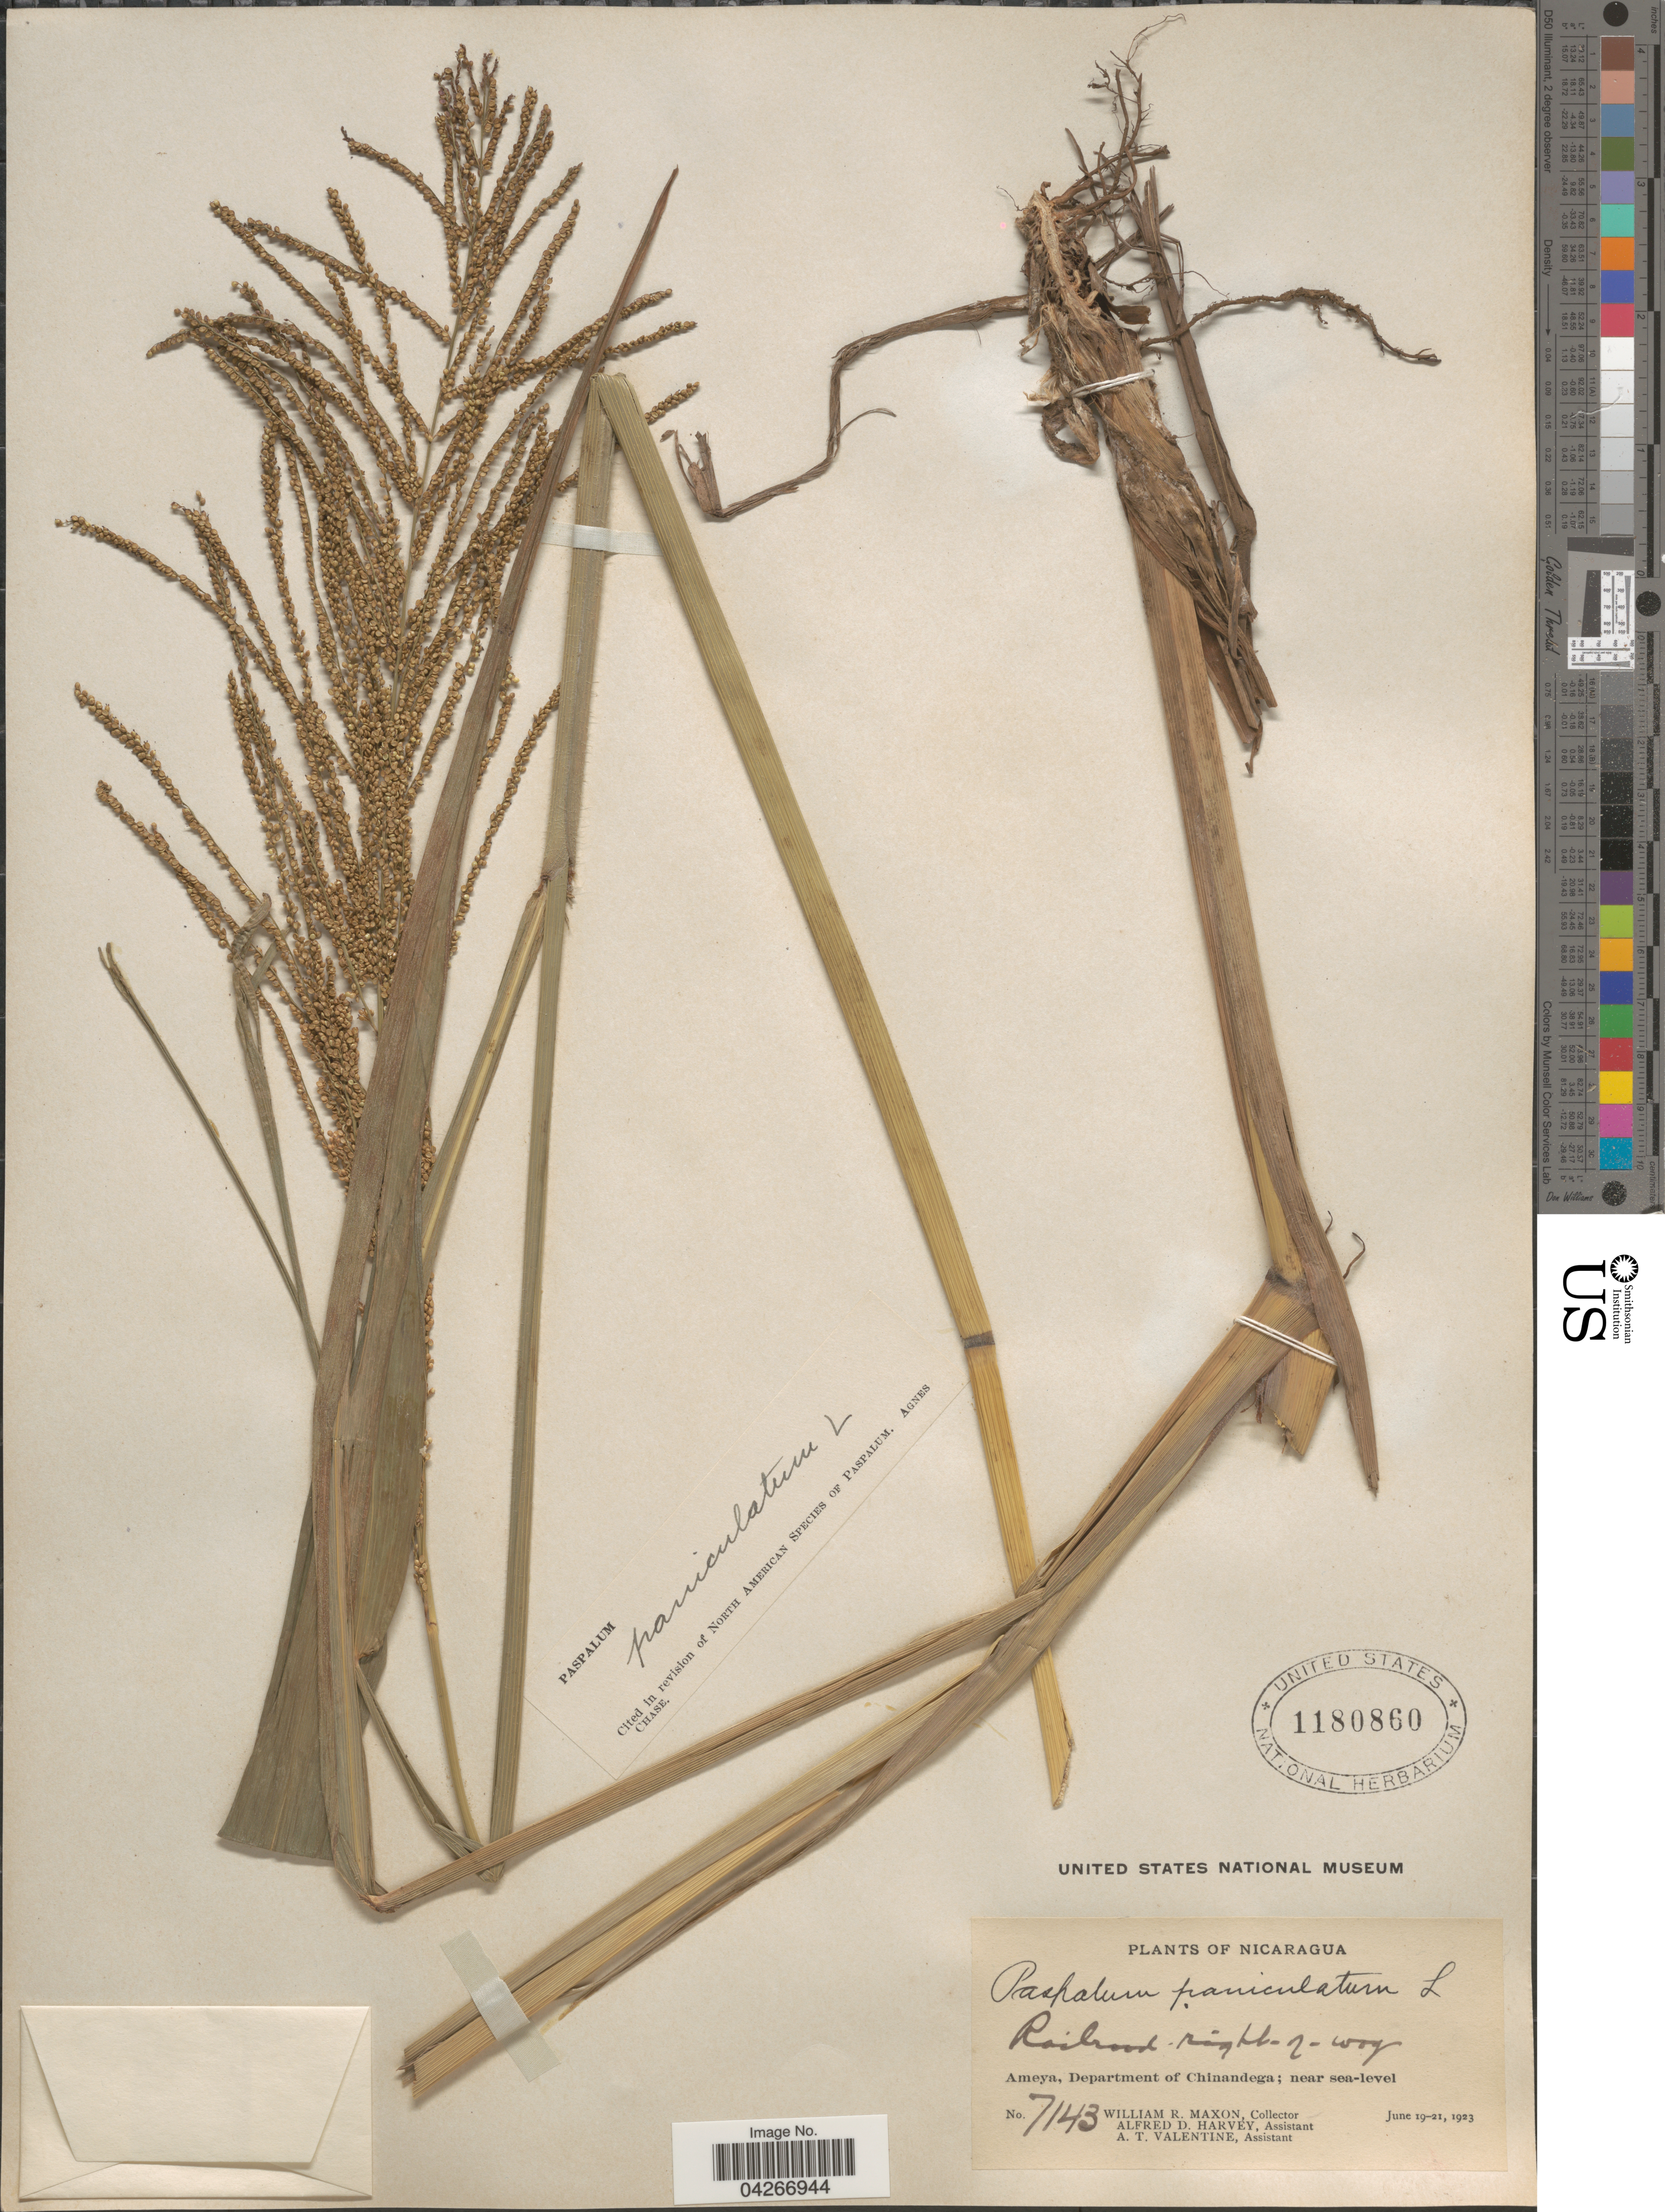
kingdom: Plantae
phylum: Tracheophyta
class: Liliopsida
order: Poales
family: Poaceae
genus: Paspalum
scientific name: Paspalum paniculatum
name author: L.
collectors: W. R. Maxon, A. D. Harvey & A. Valentine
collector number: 7143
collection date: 1923-06-19/1923-06-21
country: Nicaragua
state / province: Chinandega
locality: Railroad right-of-way. Ameya, Department of Chinandega.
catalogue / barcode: US 1180860